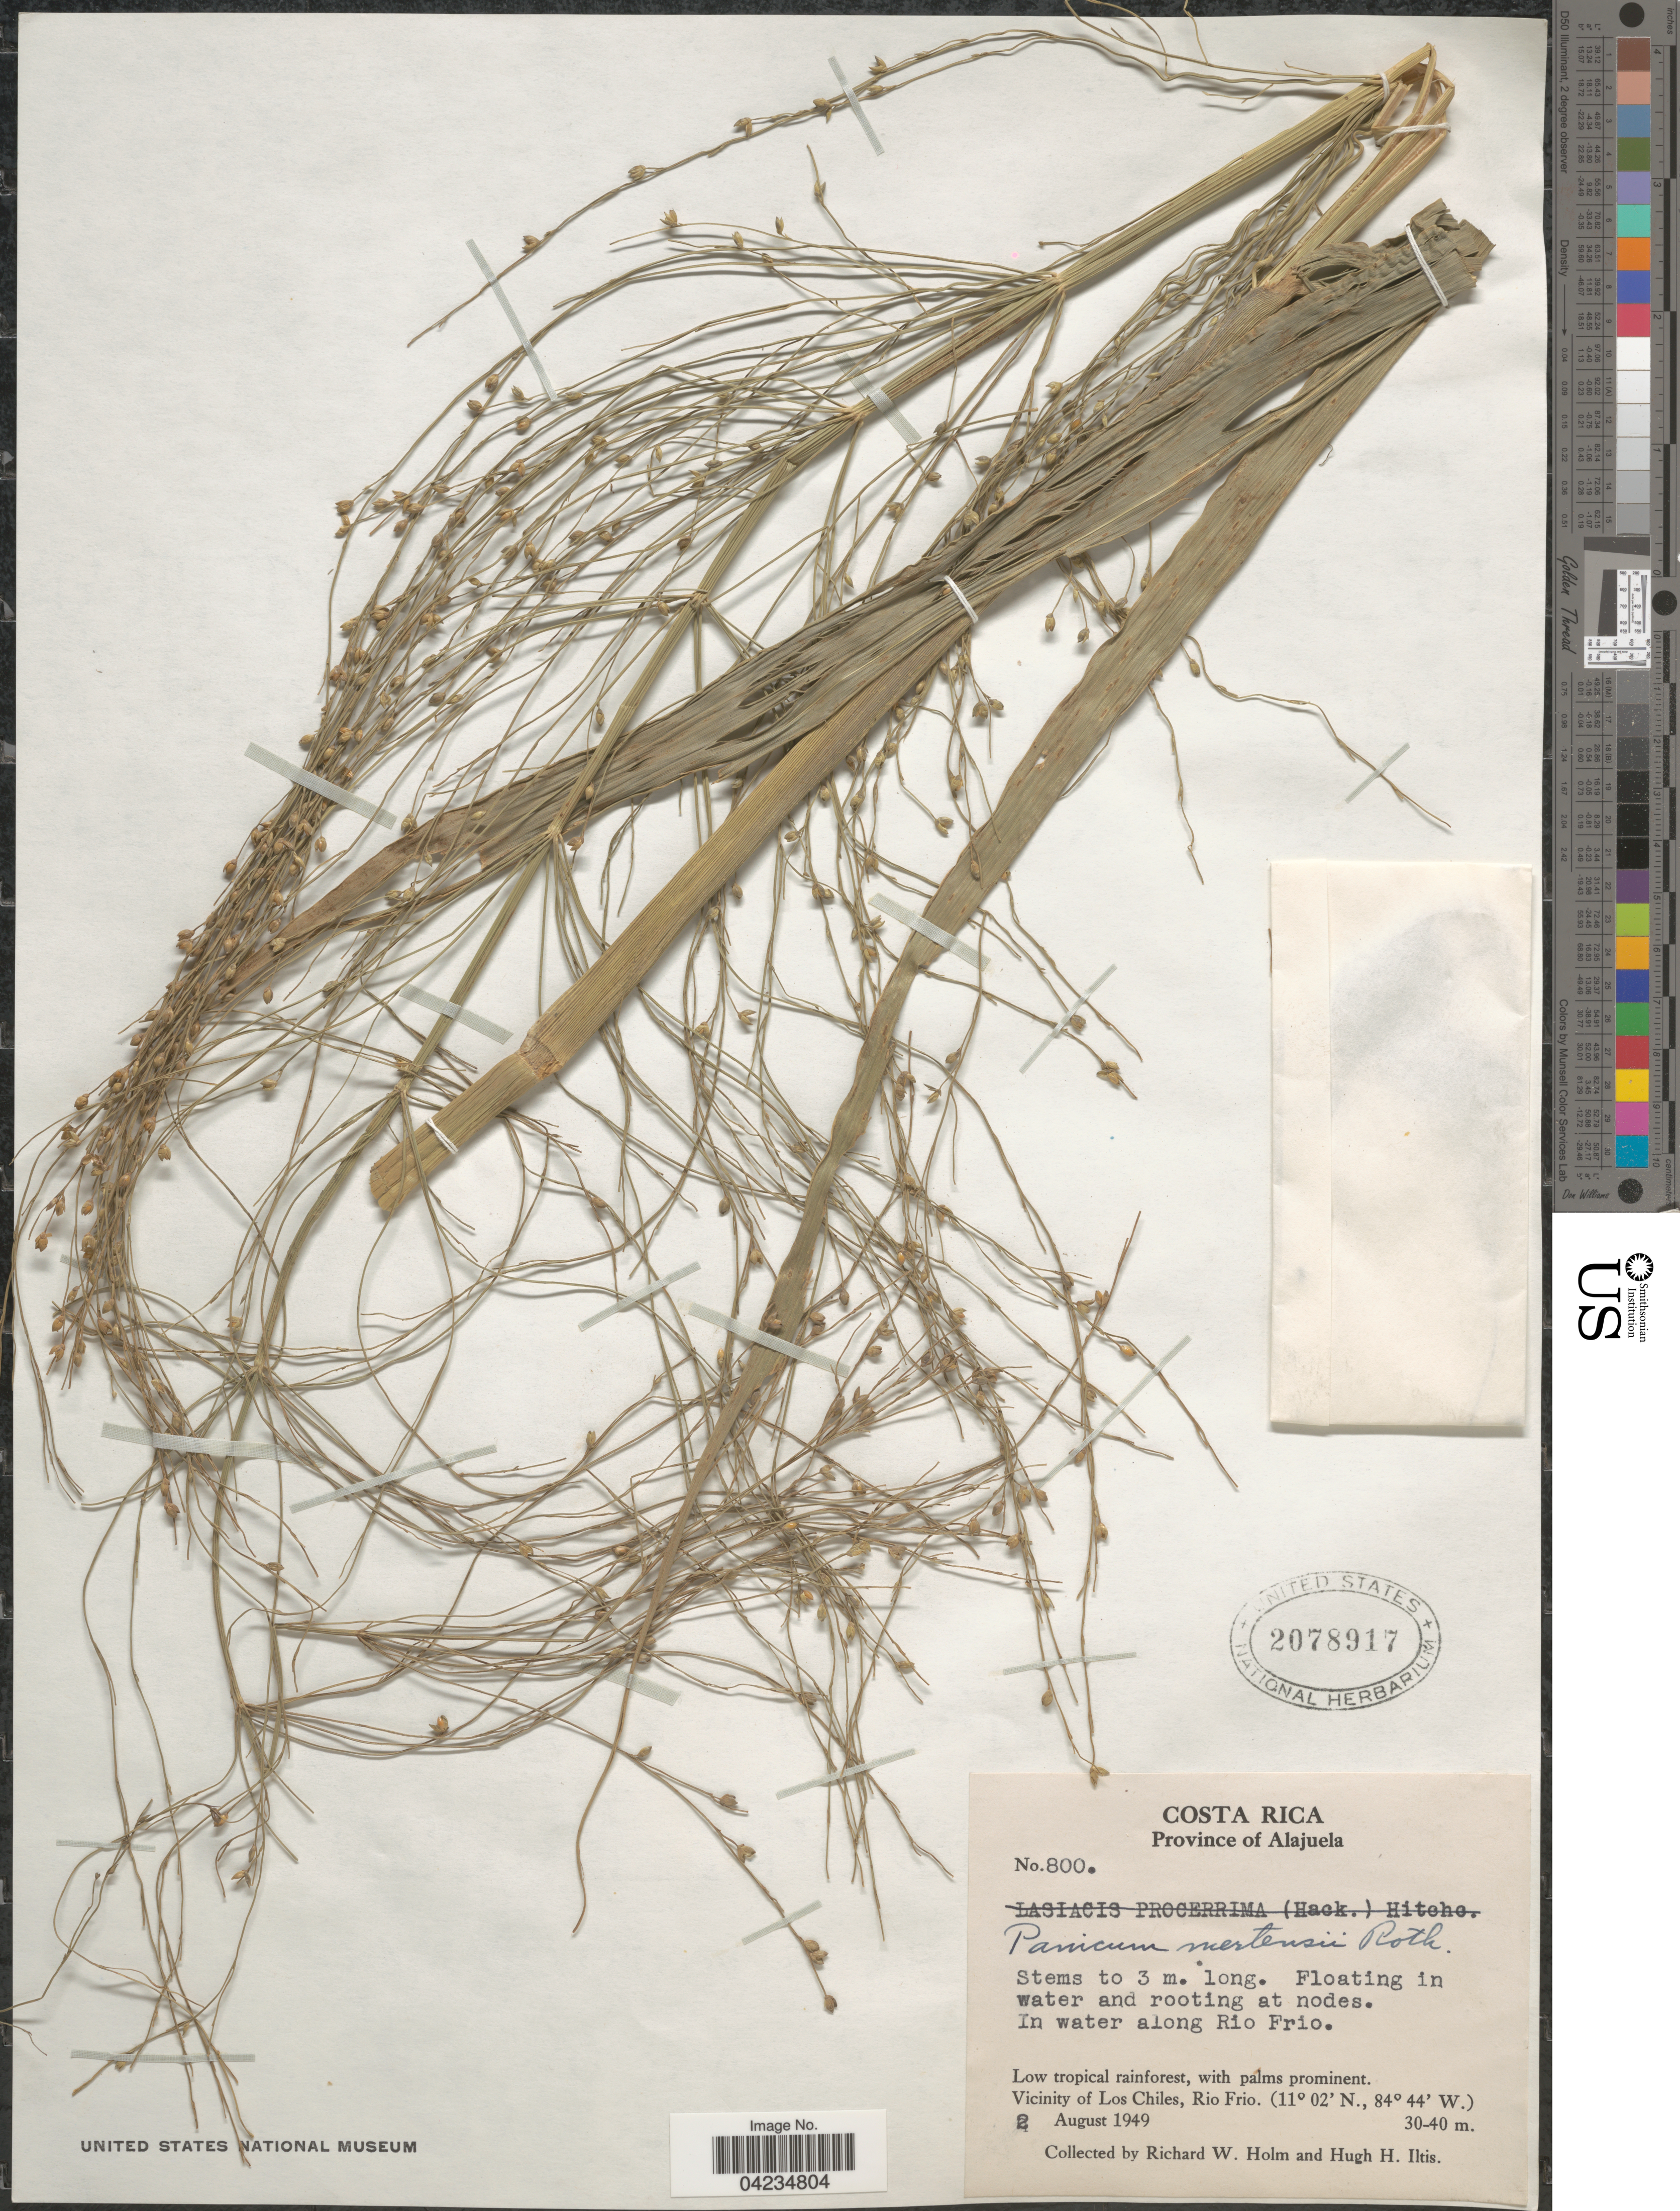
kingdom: Plantae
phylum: Tracheophyta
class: Liliopsida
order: Poales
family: Poaceae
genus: Stephostachys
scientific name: Stephostachys mertensii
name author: (Roth) Zuloaga & Marrone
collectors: R. W. Holm & H. H. Iltis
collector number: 800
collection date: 1949-08-02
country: Costa Rica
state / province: Alajuela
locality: In water along Rio Frio. Vicinity of Los Chiles, Rio Frio.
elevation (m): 30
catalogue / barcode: US 2078917